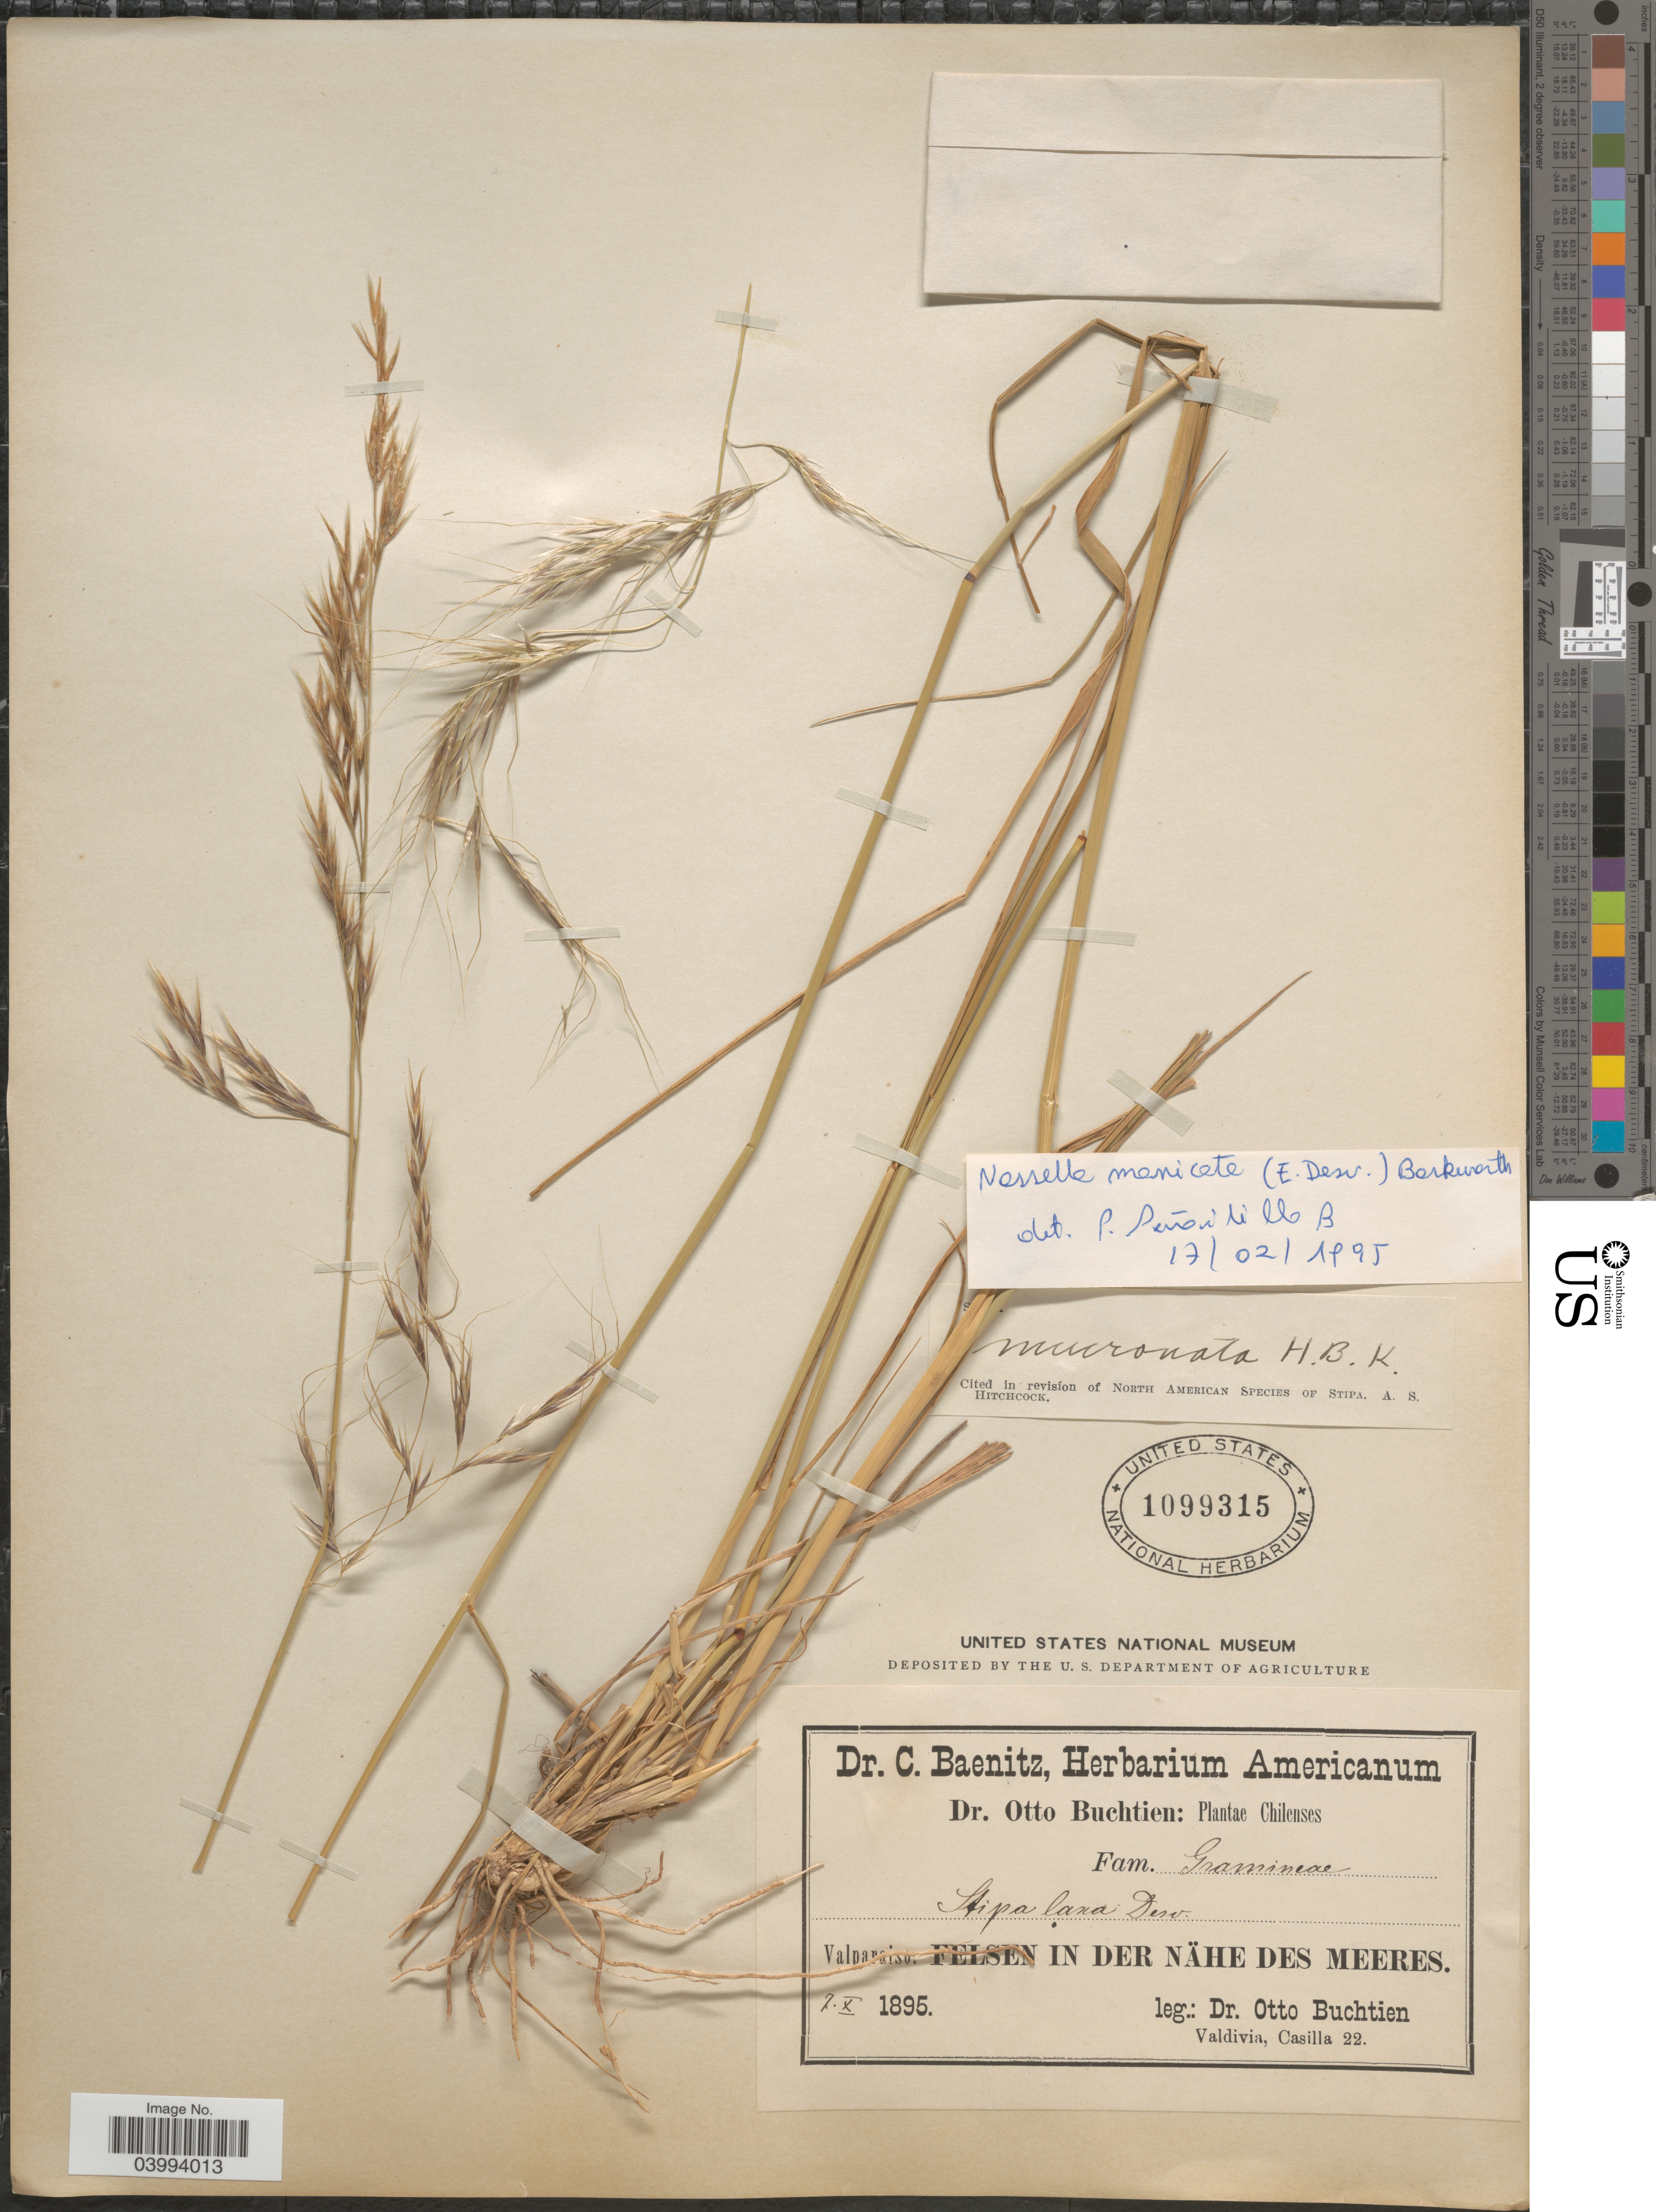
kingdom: Plantae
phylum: Tracheophyta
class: Liliopsida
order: Poales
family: Poaceae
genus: Nassella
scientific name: Nassella manicata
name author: (É. Desv.) Barkworth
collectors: O. Buchtien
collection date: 1895-10-07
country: Chile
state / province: Valparaíso (V)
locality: Felsen in der Nähe Des Meeres.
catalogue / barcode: US 1099315